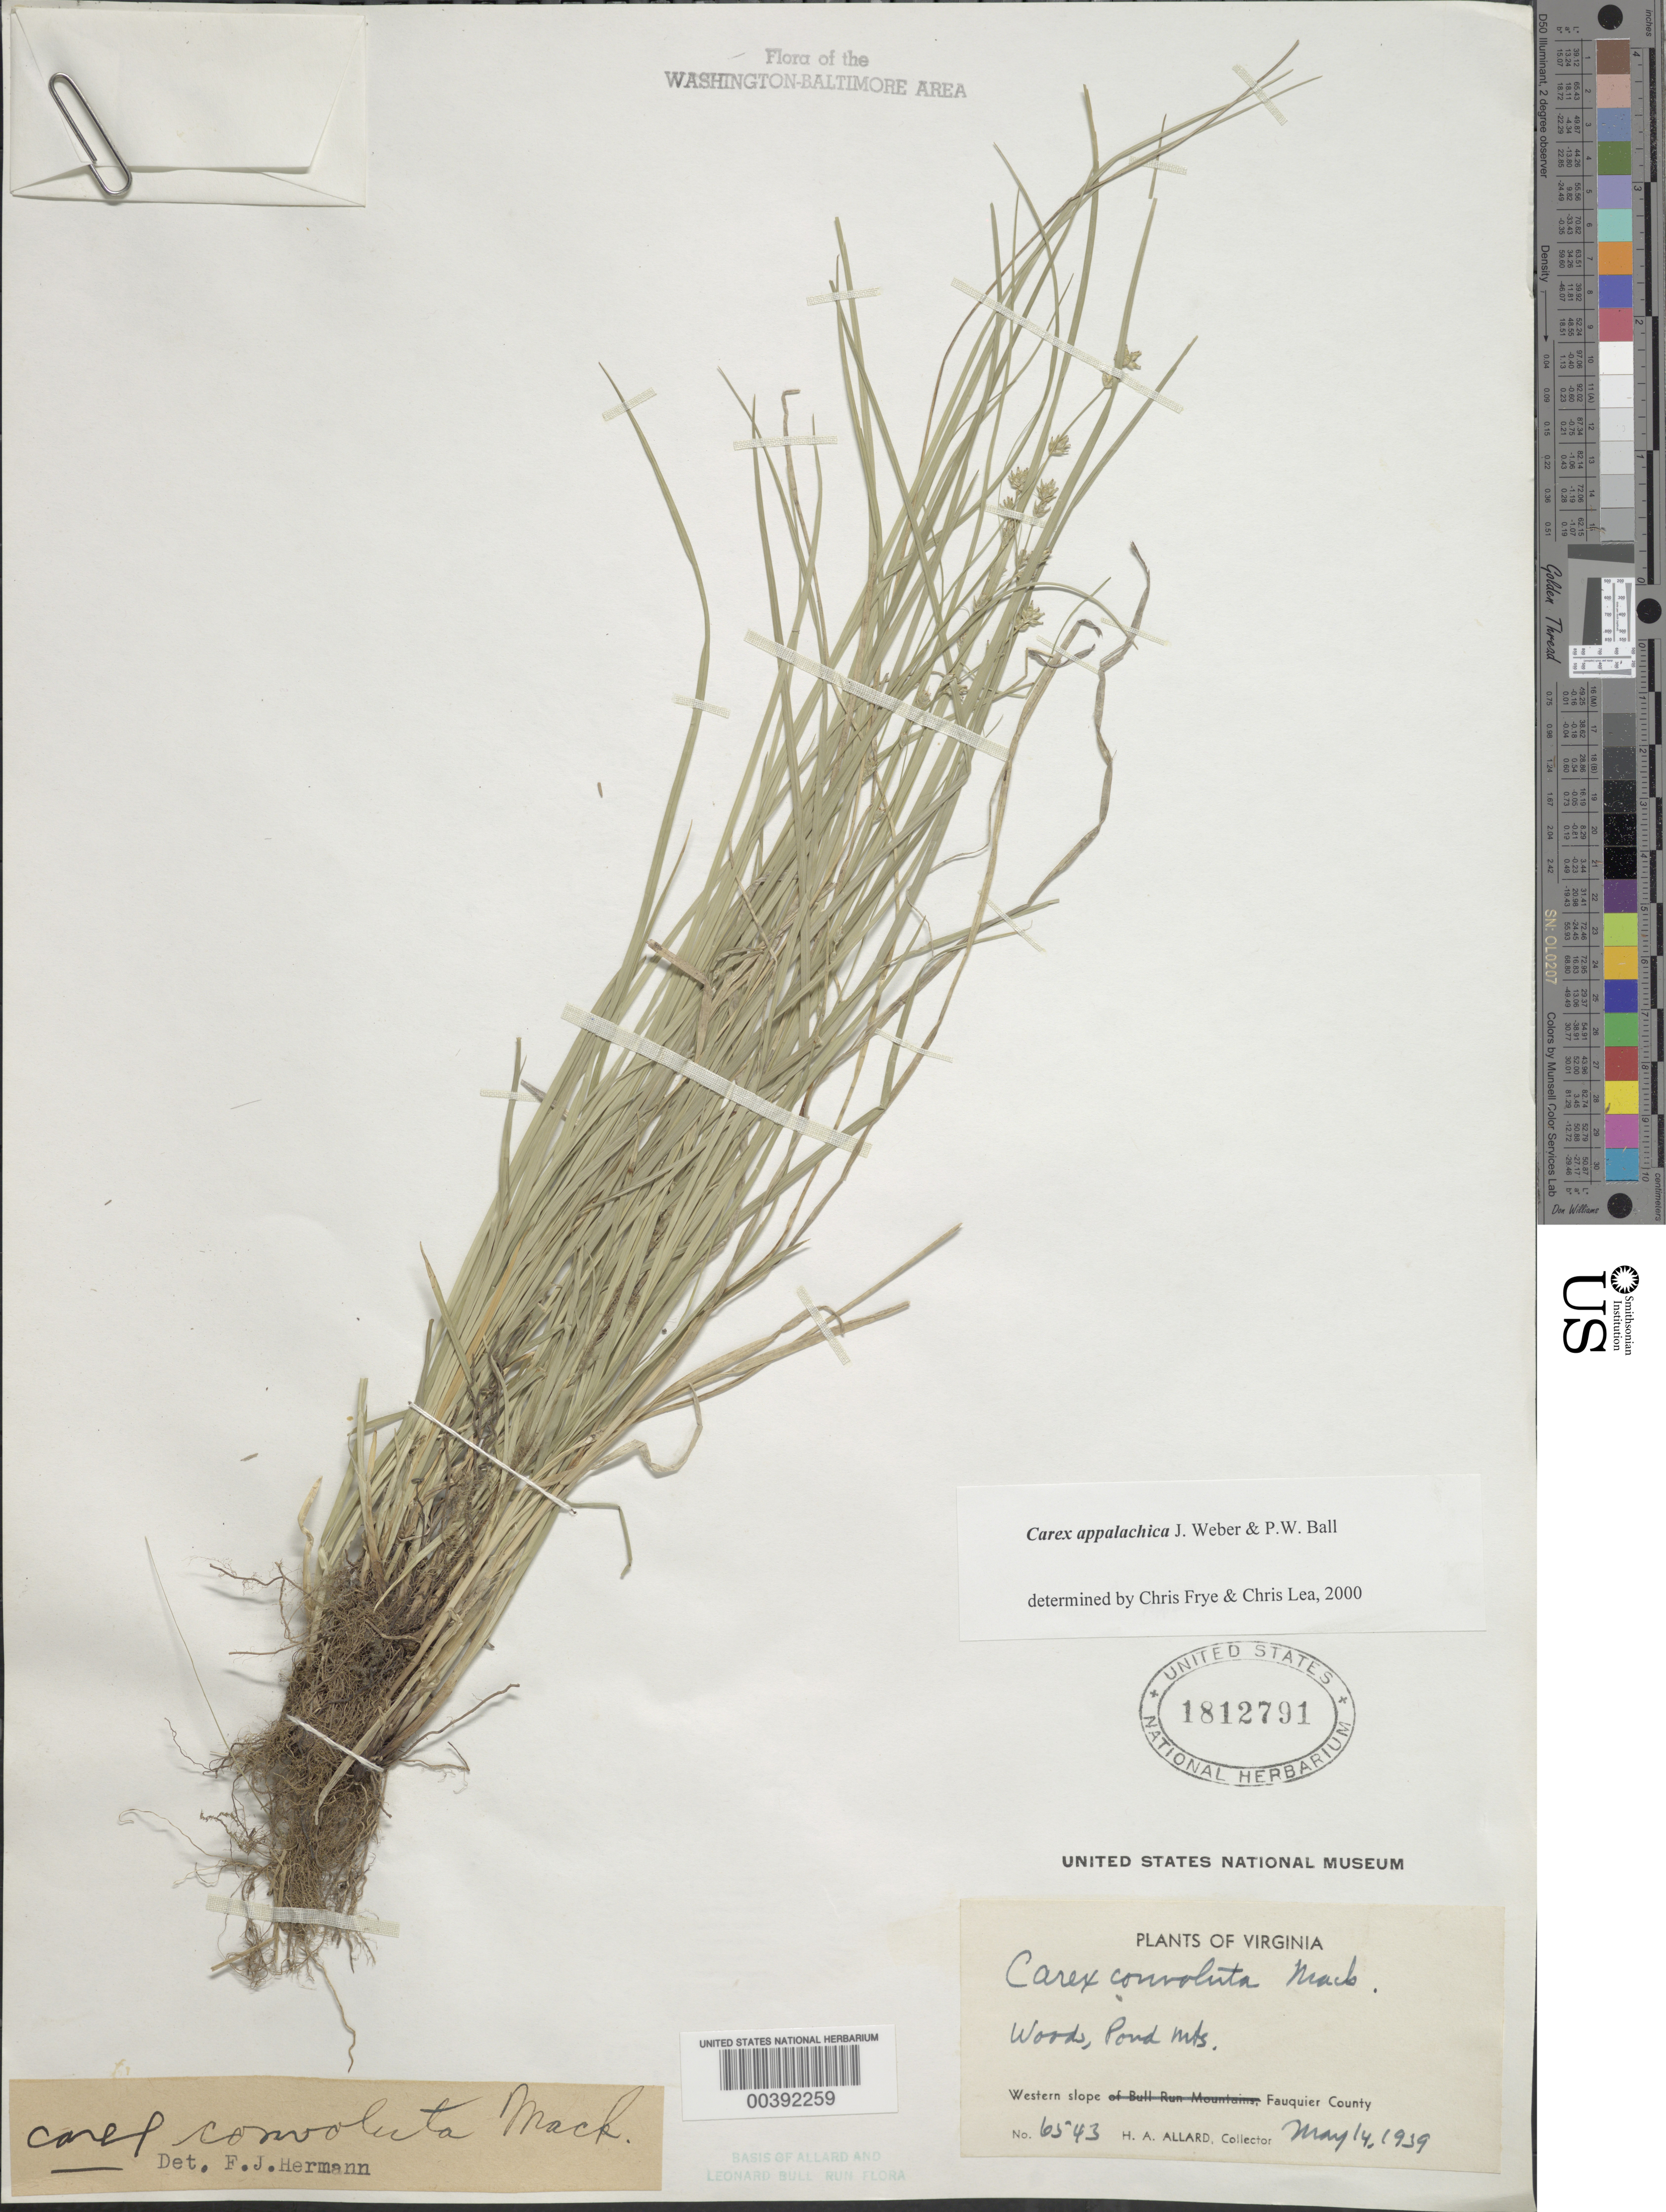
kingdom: Plantae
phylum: Tracheophyta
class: Liliopsida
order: Poales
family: Cyperaceae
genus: Carex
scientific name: Carex appalachica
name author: J.M. Webber & P.W. Ball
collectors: H. A. Allard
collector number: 6543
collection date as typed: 14 May 1939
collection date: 1939-05-14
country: United States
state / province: Virginia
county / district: Fauquier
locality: Pond Mountains Bull Run Mts.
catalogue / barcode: US 1812791